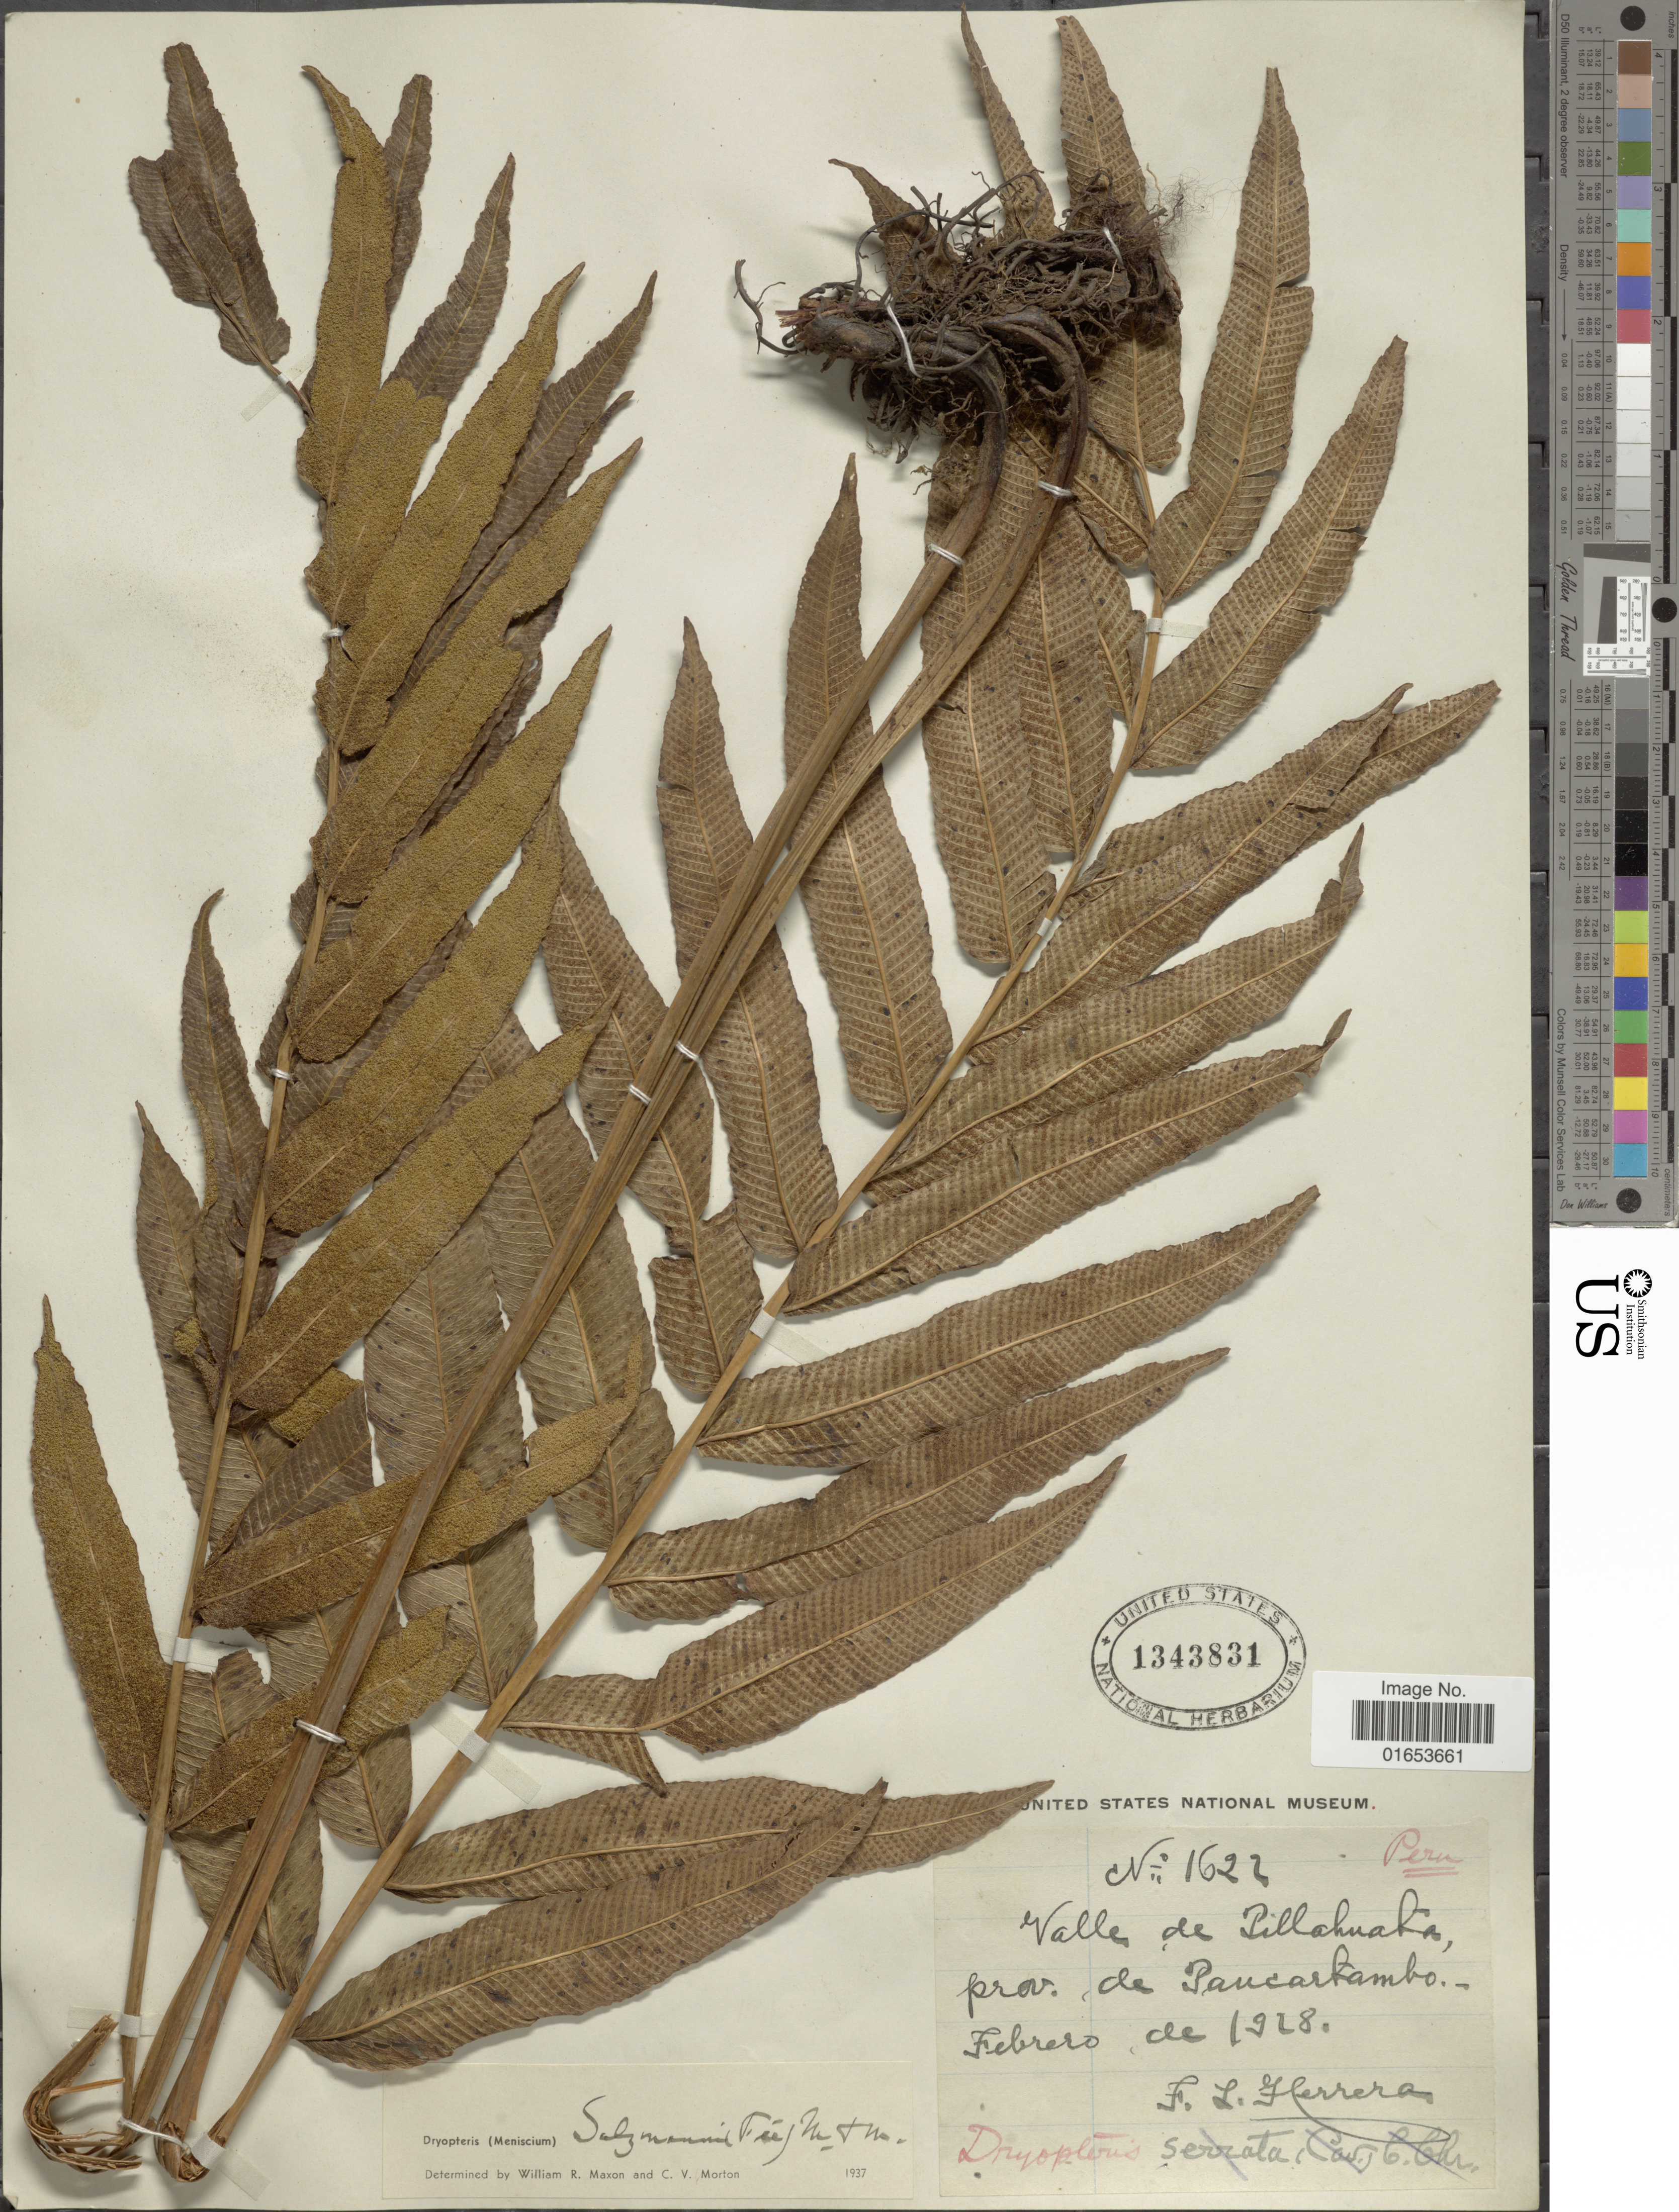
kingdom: Plantae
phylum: Tracheophyta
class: Polypodiopsida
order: Polypodiales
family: Thelypteridaceae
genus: Meniscium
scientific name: Meniscium salzmannii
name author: Fée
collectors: F. L. Herrera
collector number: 1622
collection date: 1928-02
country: Peru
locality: Valle de Pillahuata, prov. de Paucartambo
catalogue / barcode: US 1343831